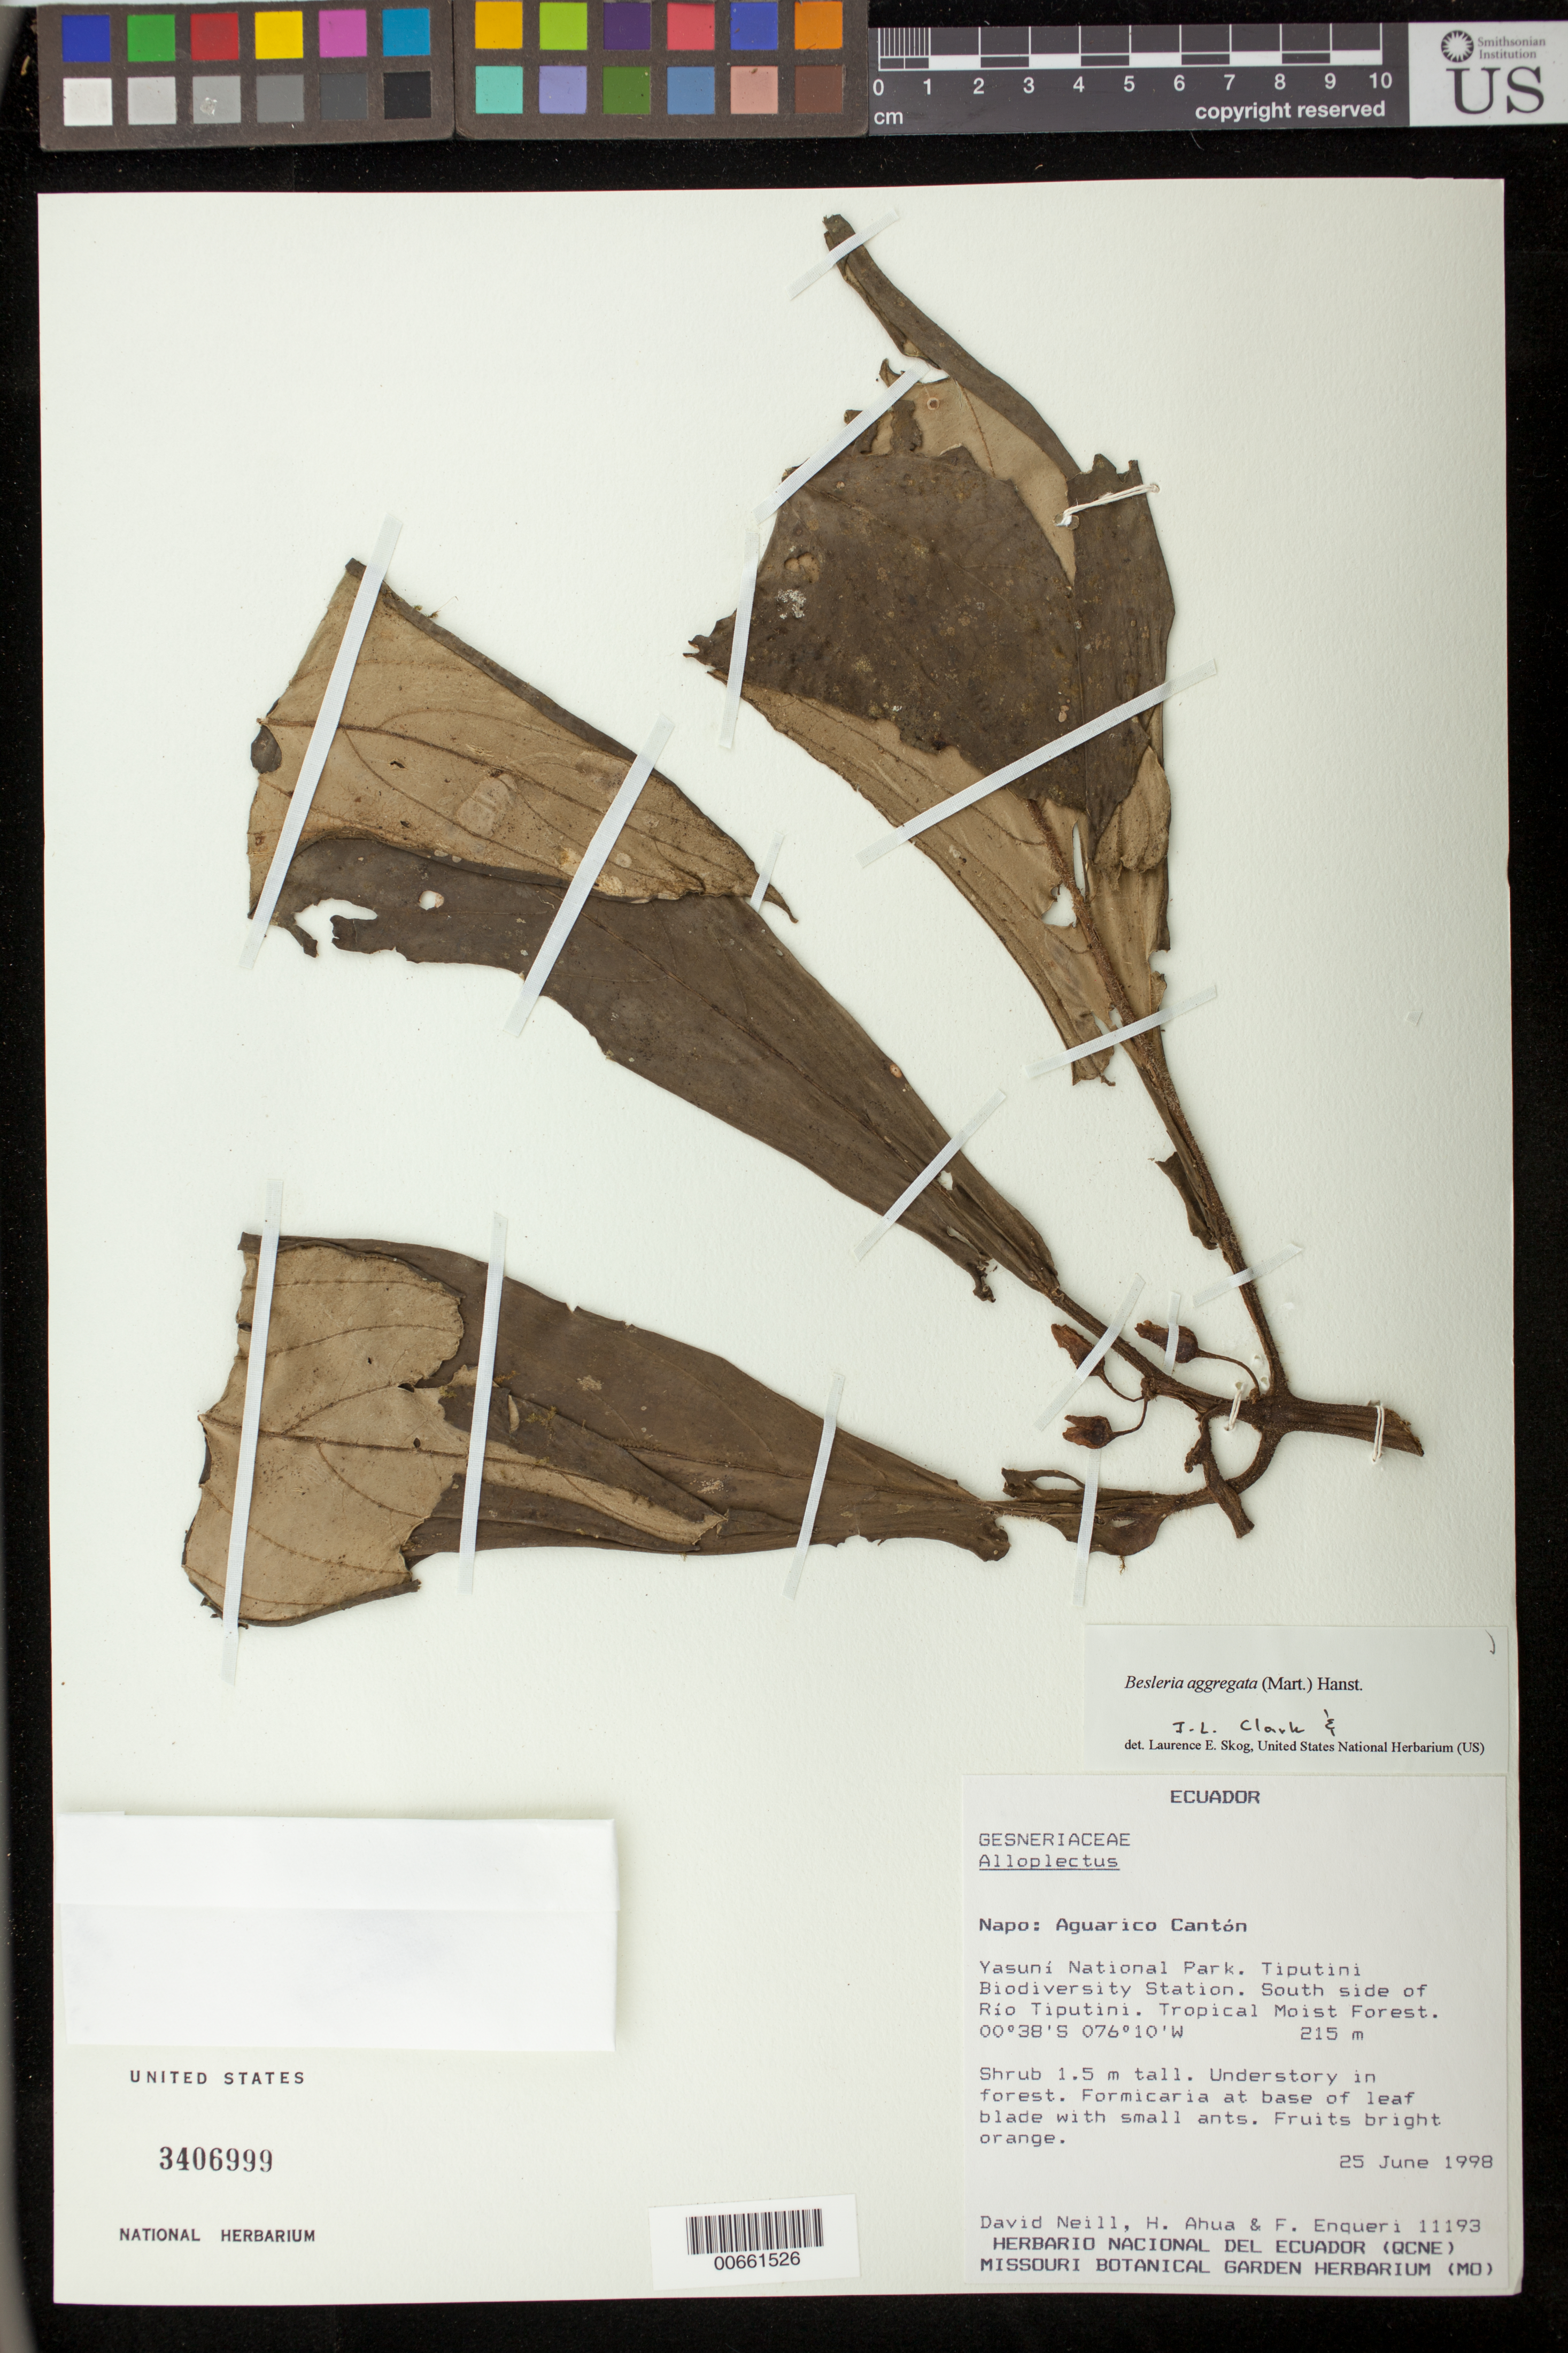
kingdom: Plantae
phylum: Tracheophyta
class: Magnoliopsida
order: Lamiales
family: Gesneriaceae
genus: Besleria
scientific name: Besleria aggregata var. aggregata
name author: (Mart.) Hanst.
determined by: Clark, J. L., (SEL), The Marie Selby Botanical Garden (UNITED STATES)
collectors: D. A. Neill, H. Ahua & F. Enqueri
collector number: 11193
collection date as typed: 25 Jun 1998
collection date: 1998-06-25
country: Ecuador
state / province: Napo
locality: Aguarico Cantón; Yasuní National Park, Tiputini Biodiversity Station, south side of Río Tiputini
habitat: Tropical moist forest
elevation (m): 215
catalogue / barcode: US 3406999